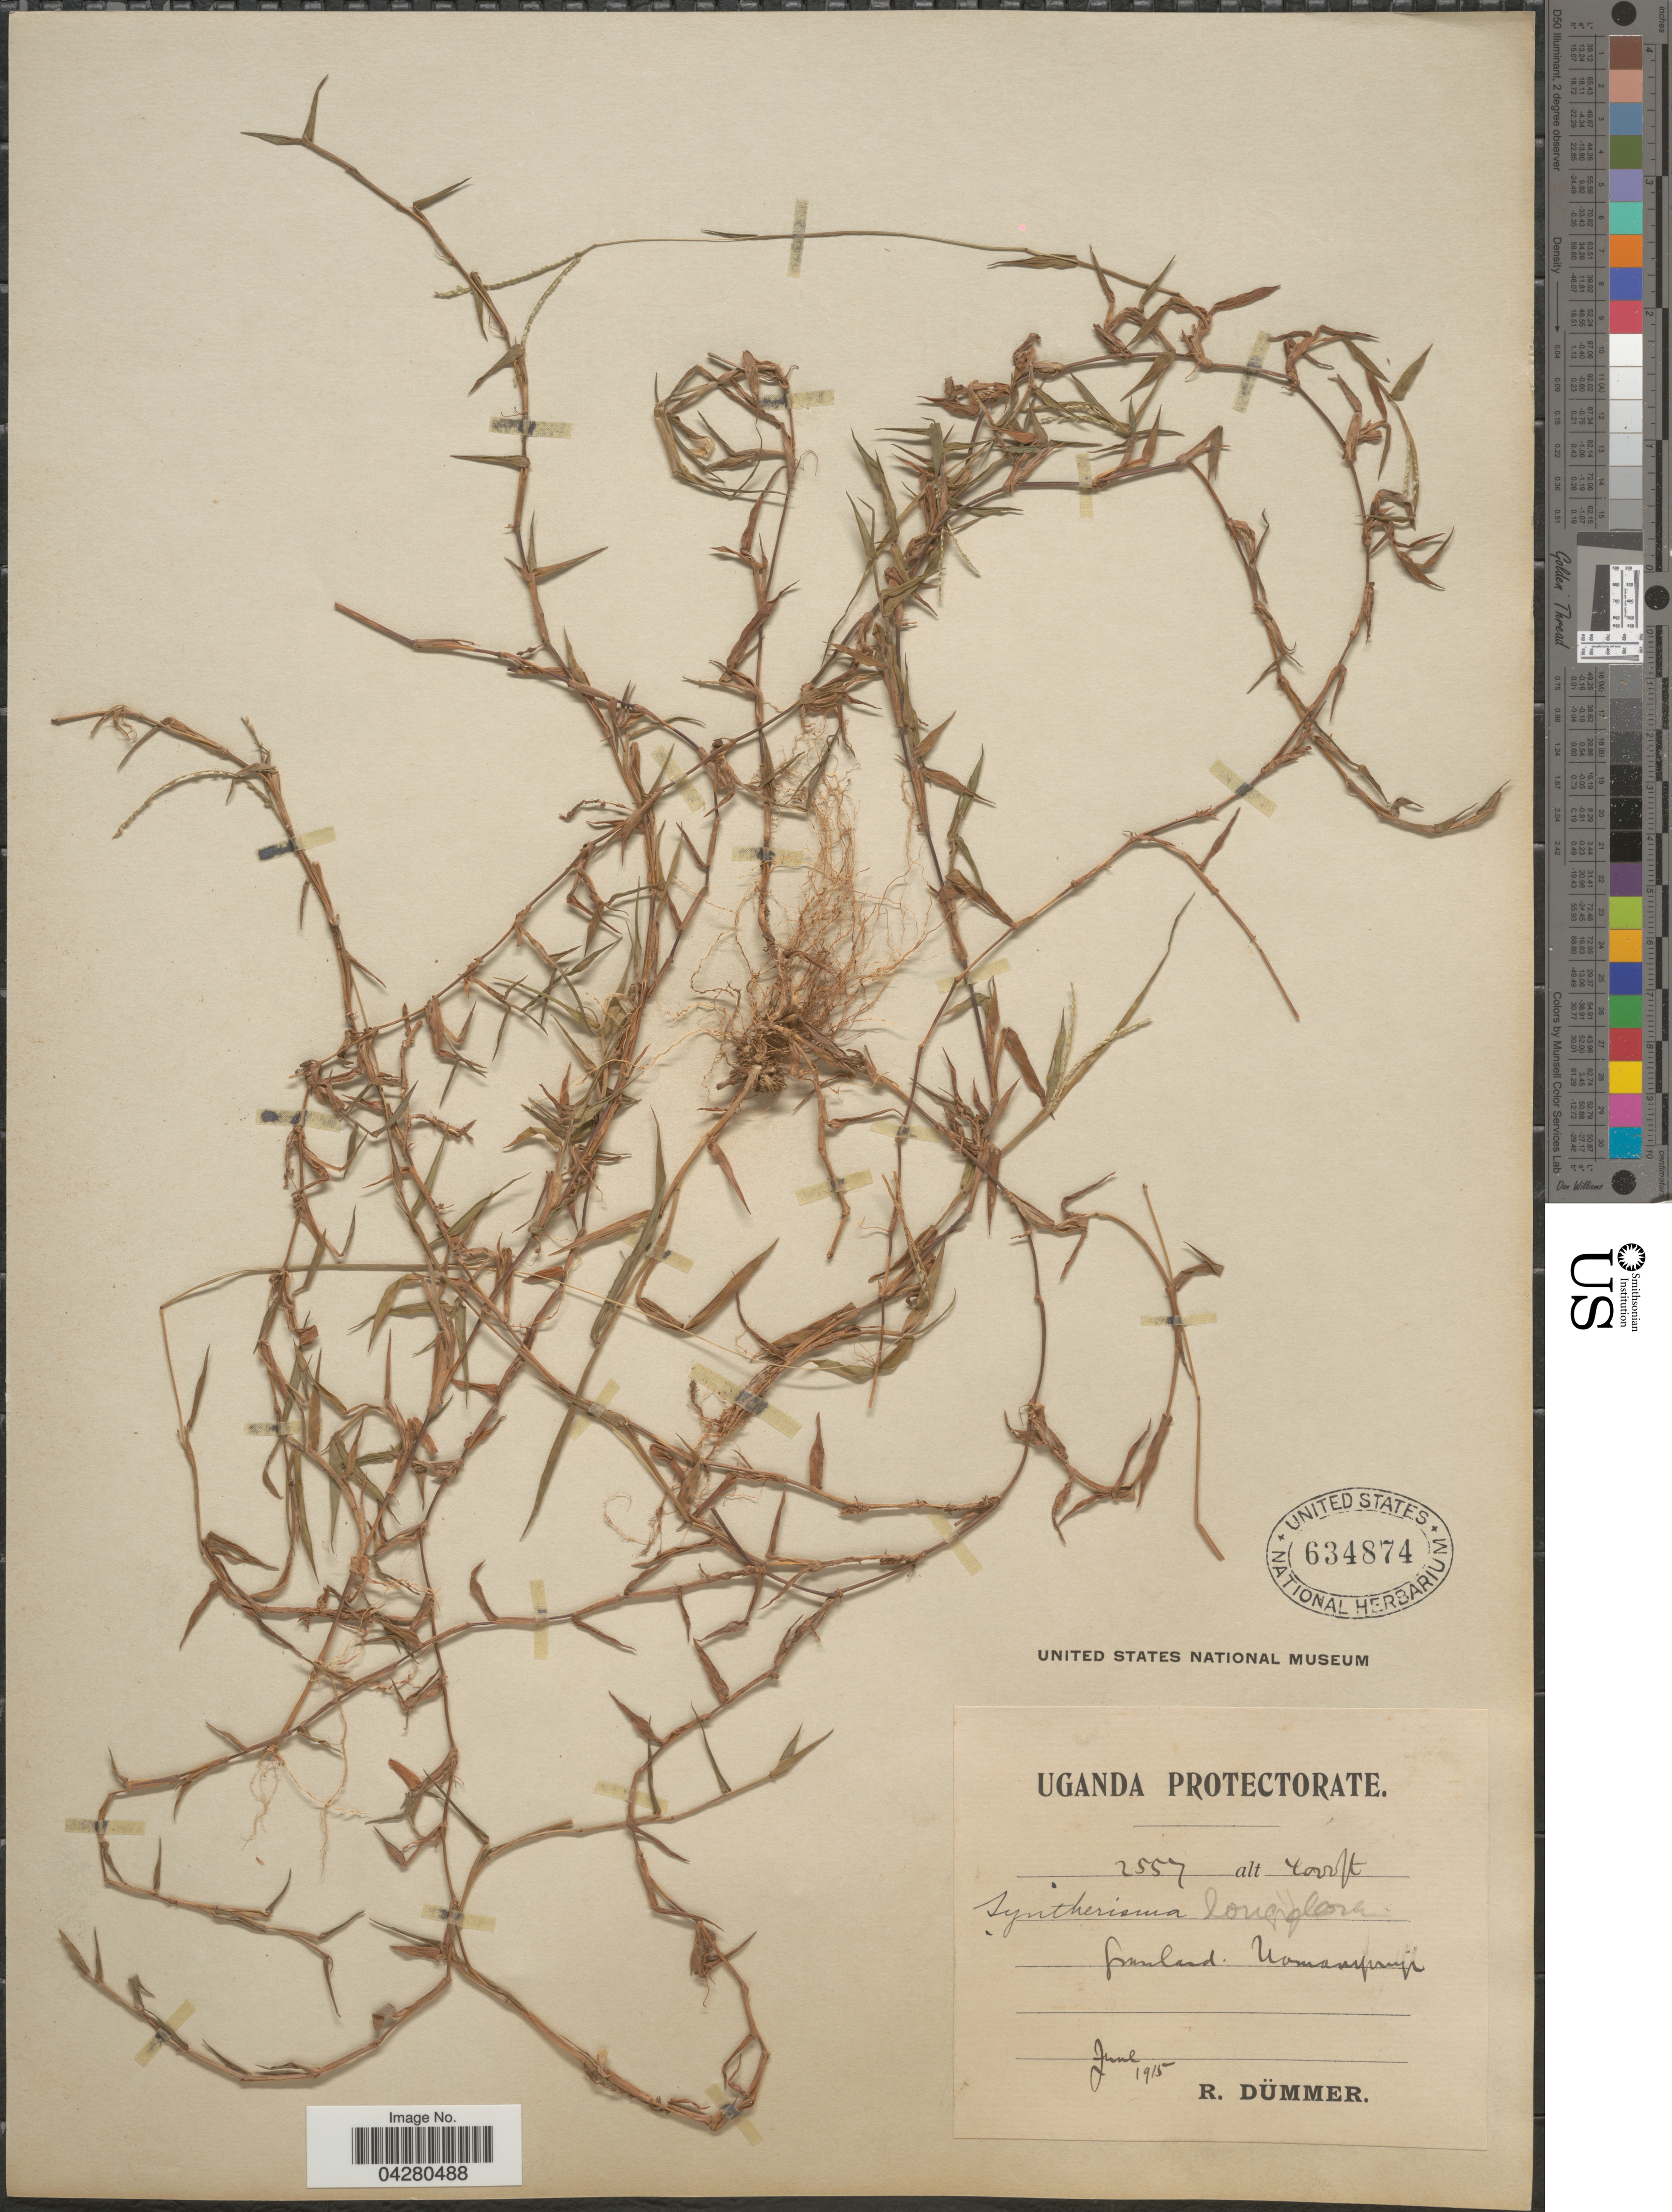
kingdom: Plantae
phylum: Tracheophyta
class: Liliopsida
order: Poales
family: Poaceae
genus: Digitaria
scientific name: Digitaria longiflora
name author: (Retz.) Pers.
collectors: R. A. Dümmer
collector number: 2557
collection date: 1915-06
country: Uganda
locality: Granland. Uomanpariya.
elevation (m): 1219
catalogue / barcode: US 634874